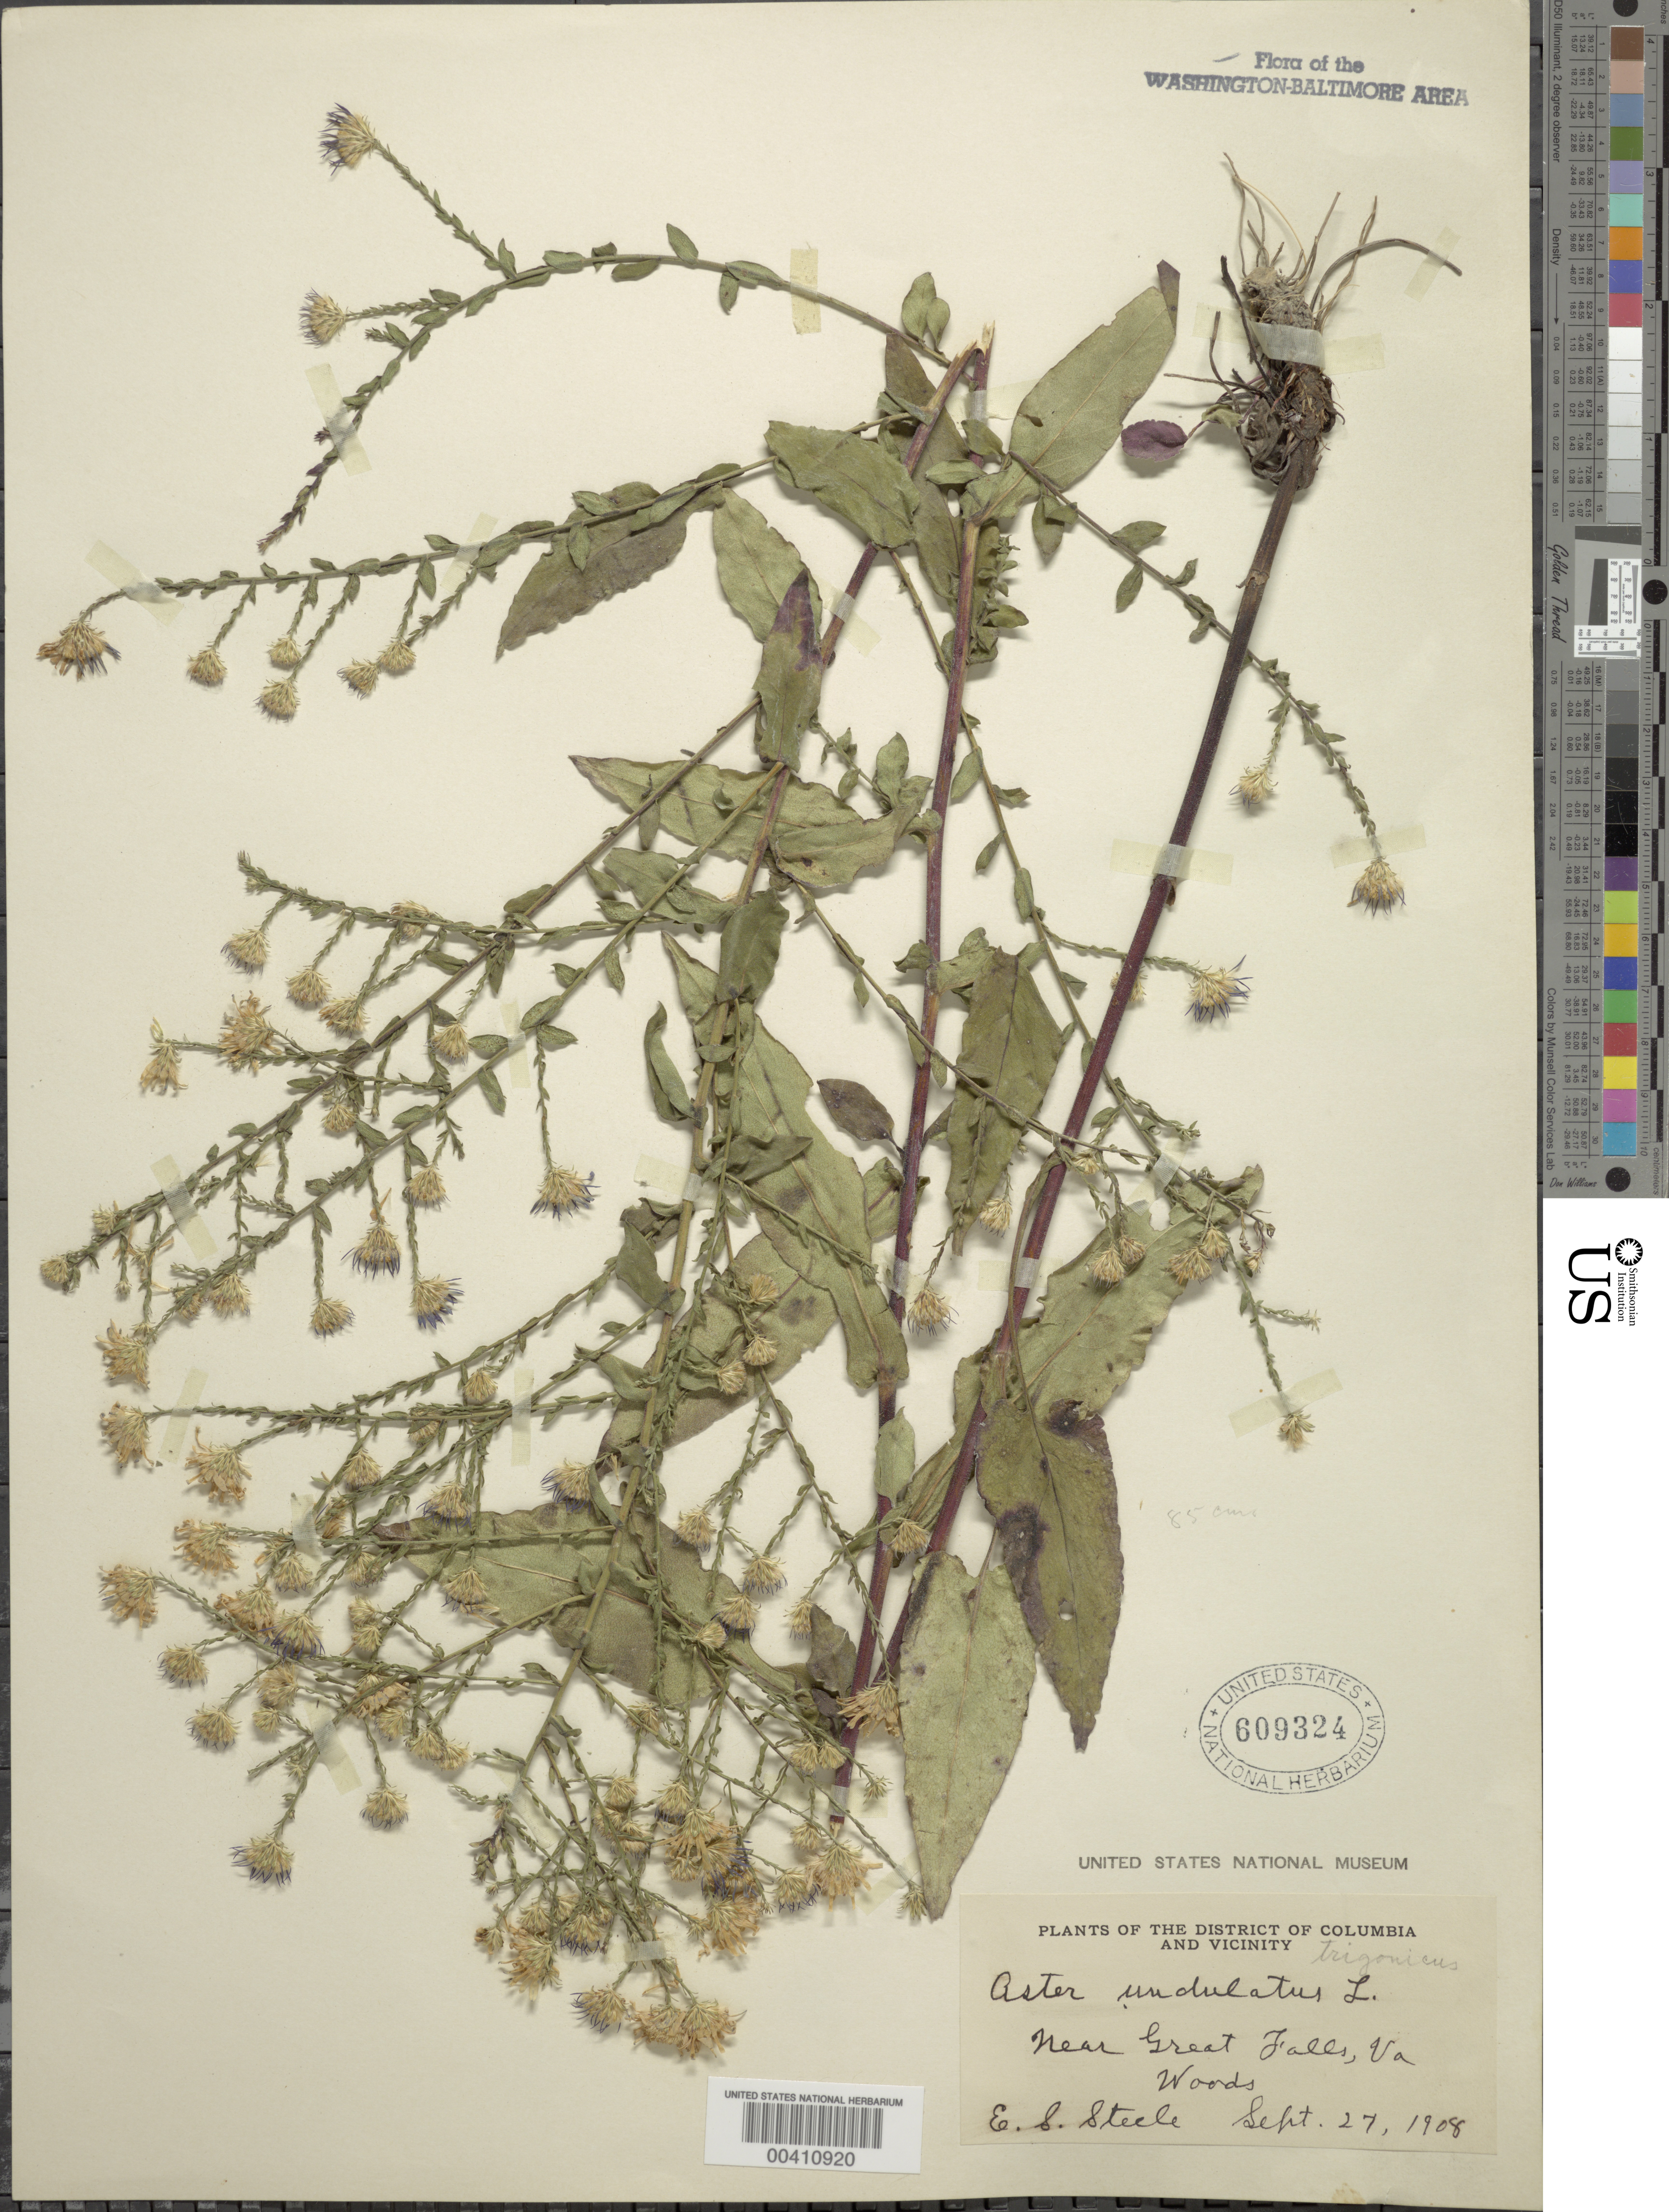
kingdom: Plantae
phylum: Tracheophyta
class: Magnoliopsida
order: Asterales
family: Asteraceae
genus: Symphyotrichum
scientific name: Symphyotrichum undulatum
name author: (L.) G.L. Nesom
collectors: E. Steele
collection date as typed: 27 Sep 1908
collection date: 1908-09-27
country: United States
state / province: Virginia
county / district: Fairfax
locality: Near Great Falls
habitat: Woods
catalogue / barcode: US 690324